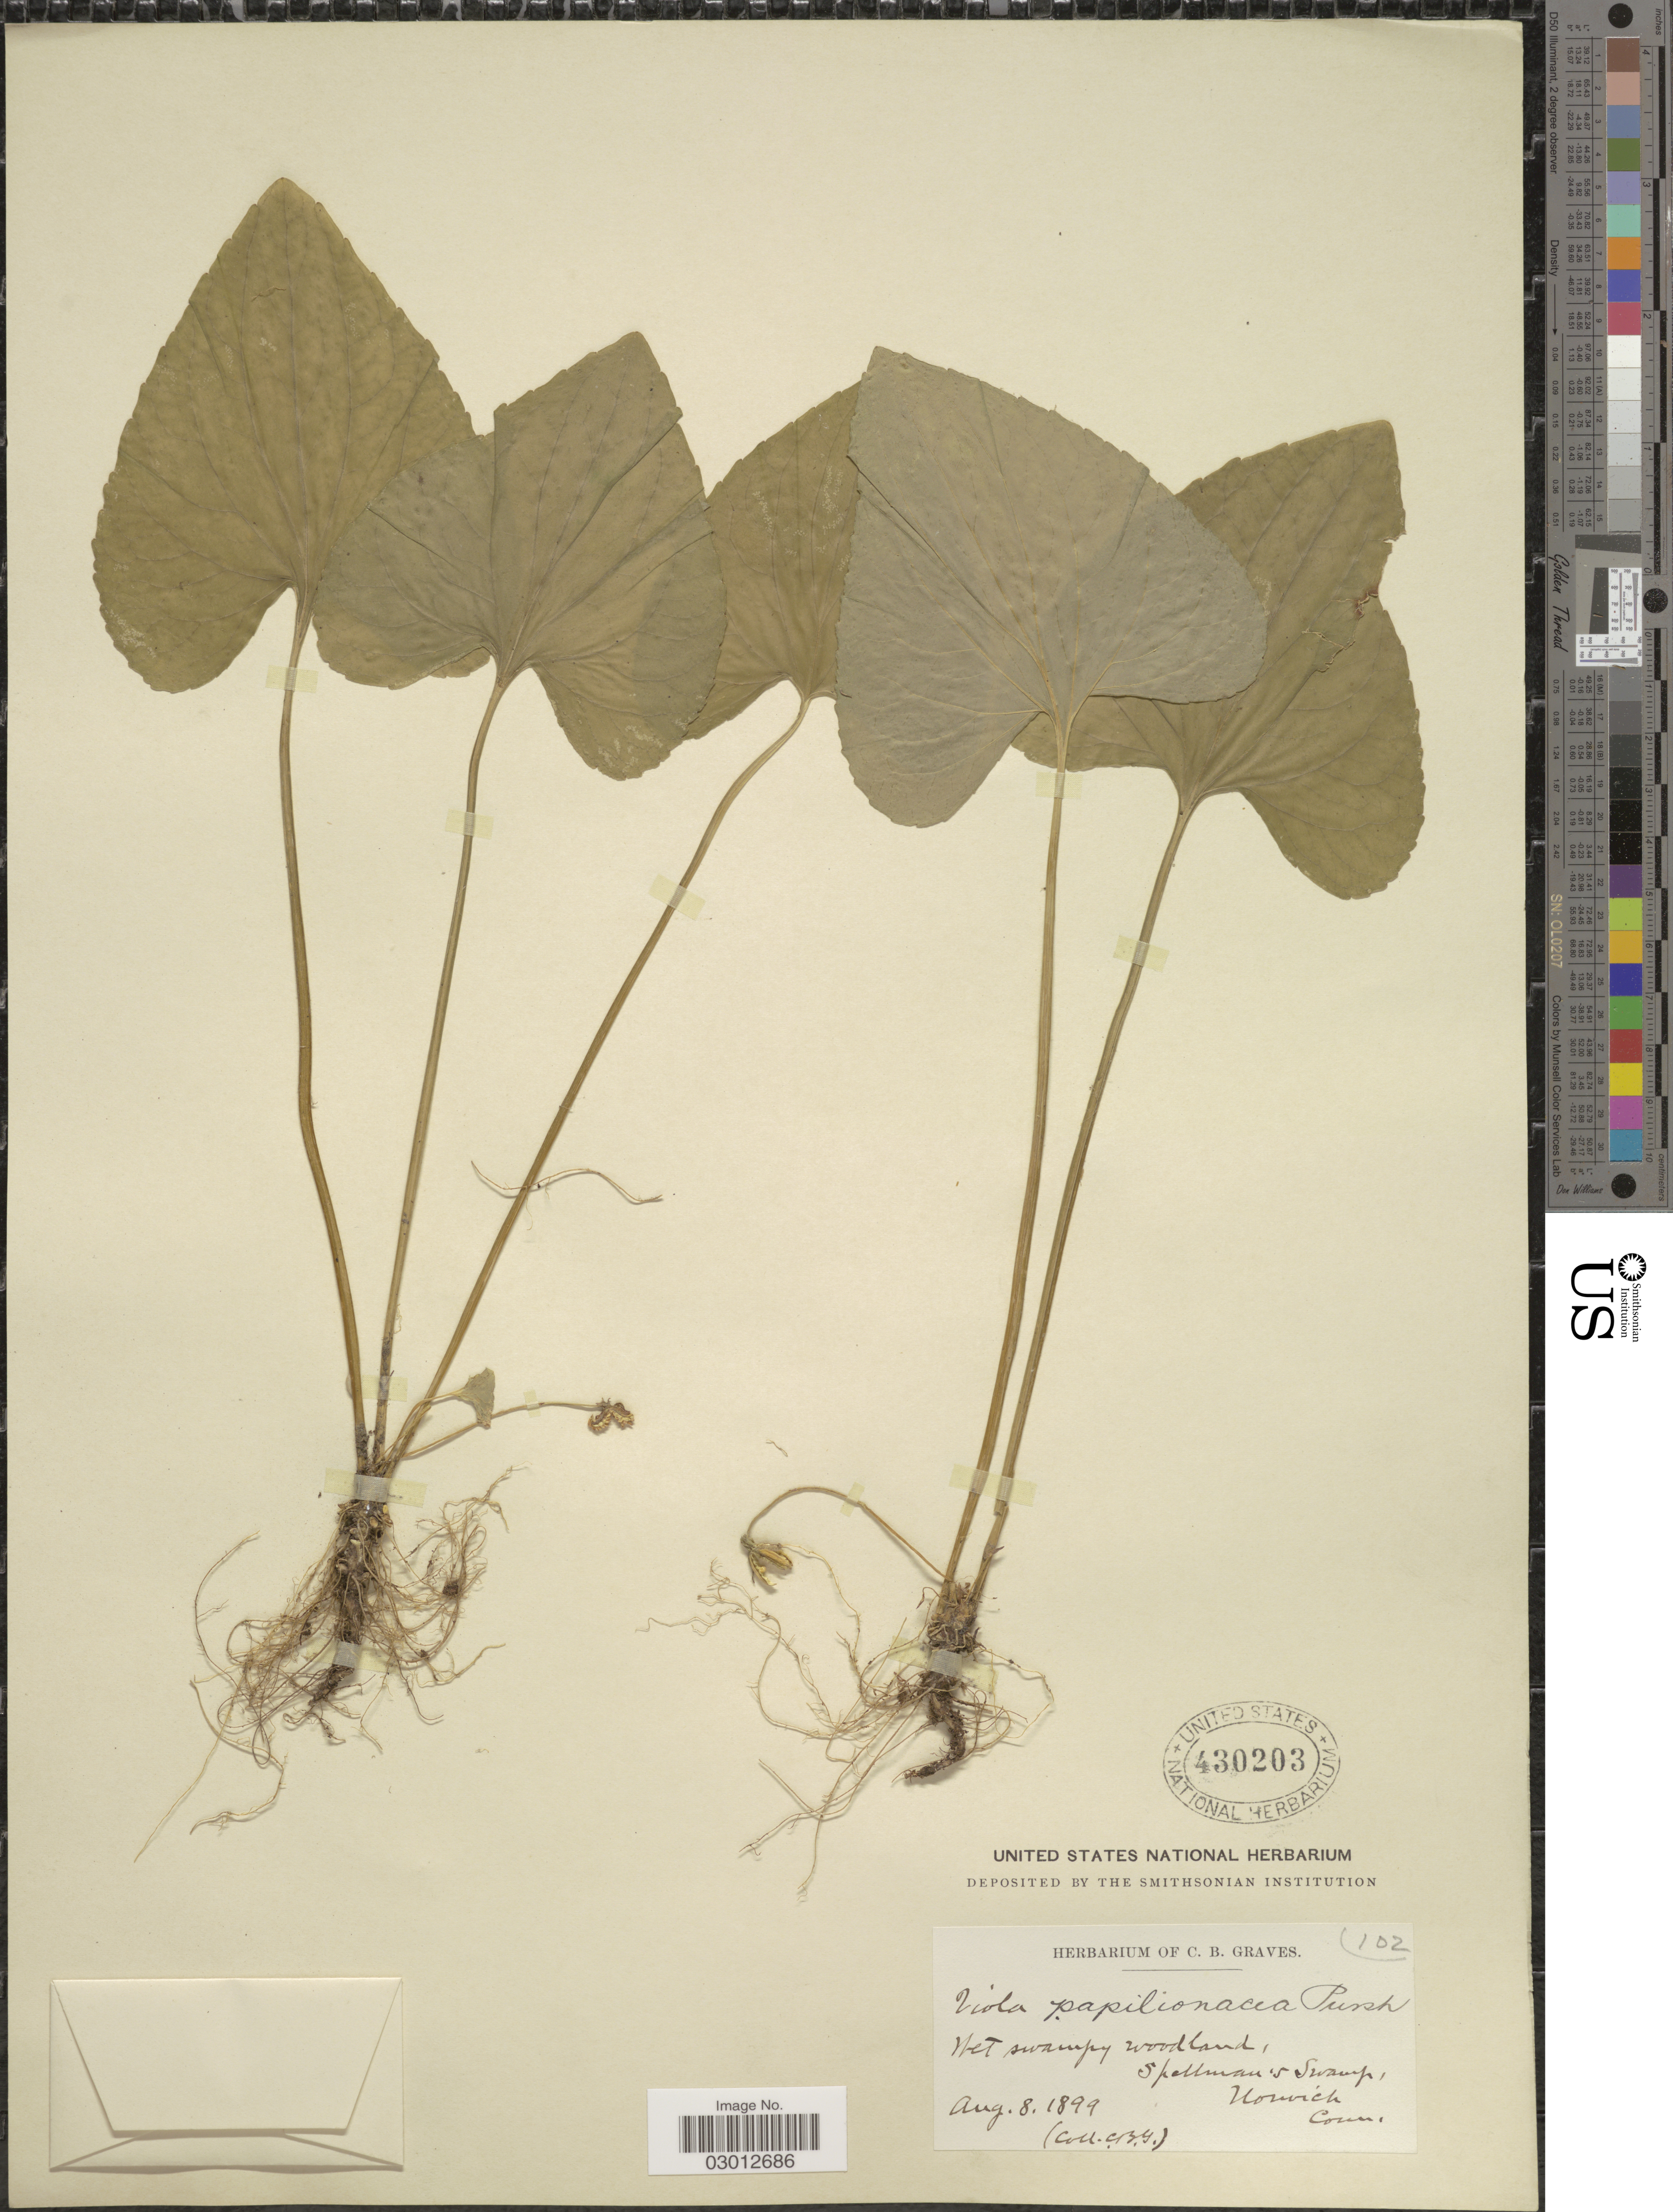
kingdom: Plantae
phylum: Tracheophyta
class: Magnoliopsida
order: Malpighiales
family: Violaceae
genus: Viola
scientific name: Viola papilionacea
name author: Pursh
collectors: C. Graves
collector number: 102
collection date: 1899-08-08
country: United States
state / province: Connecticut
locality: Wet swampy woodland, Spellman's Swamp, Norwich.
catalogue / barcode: US 430203